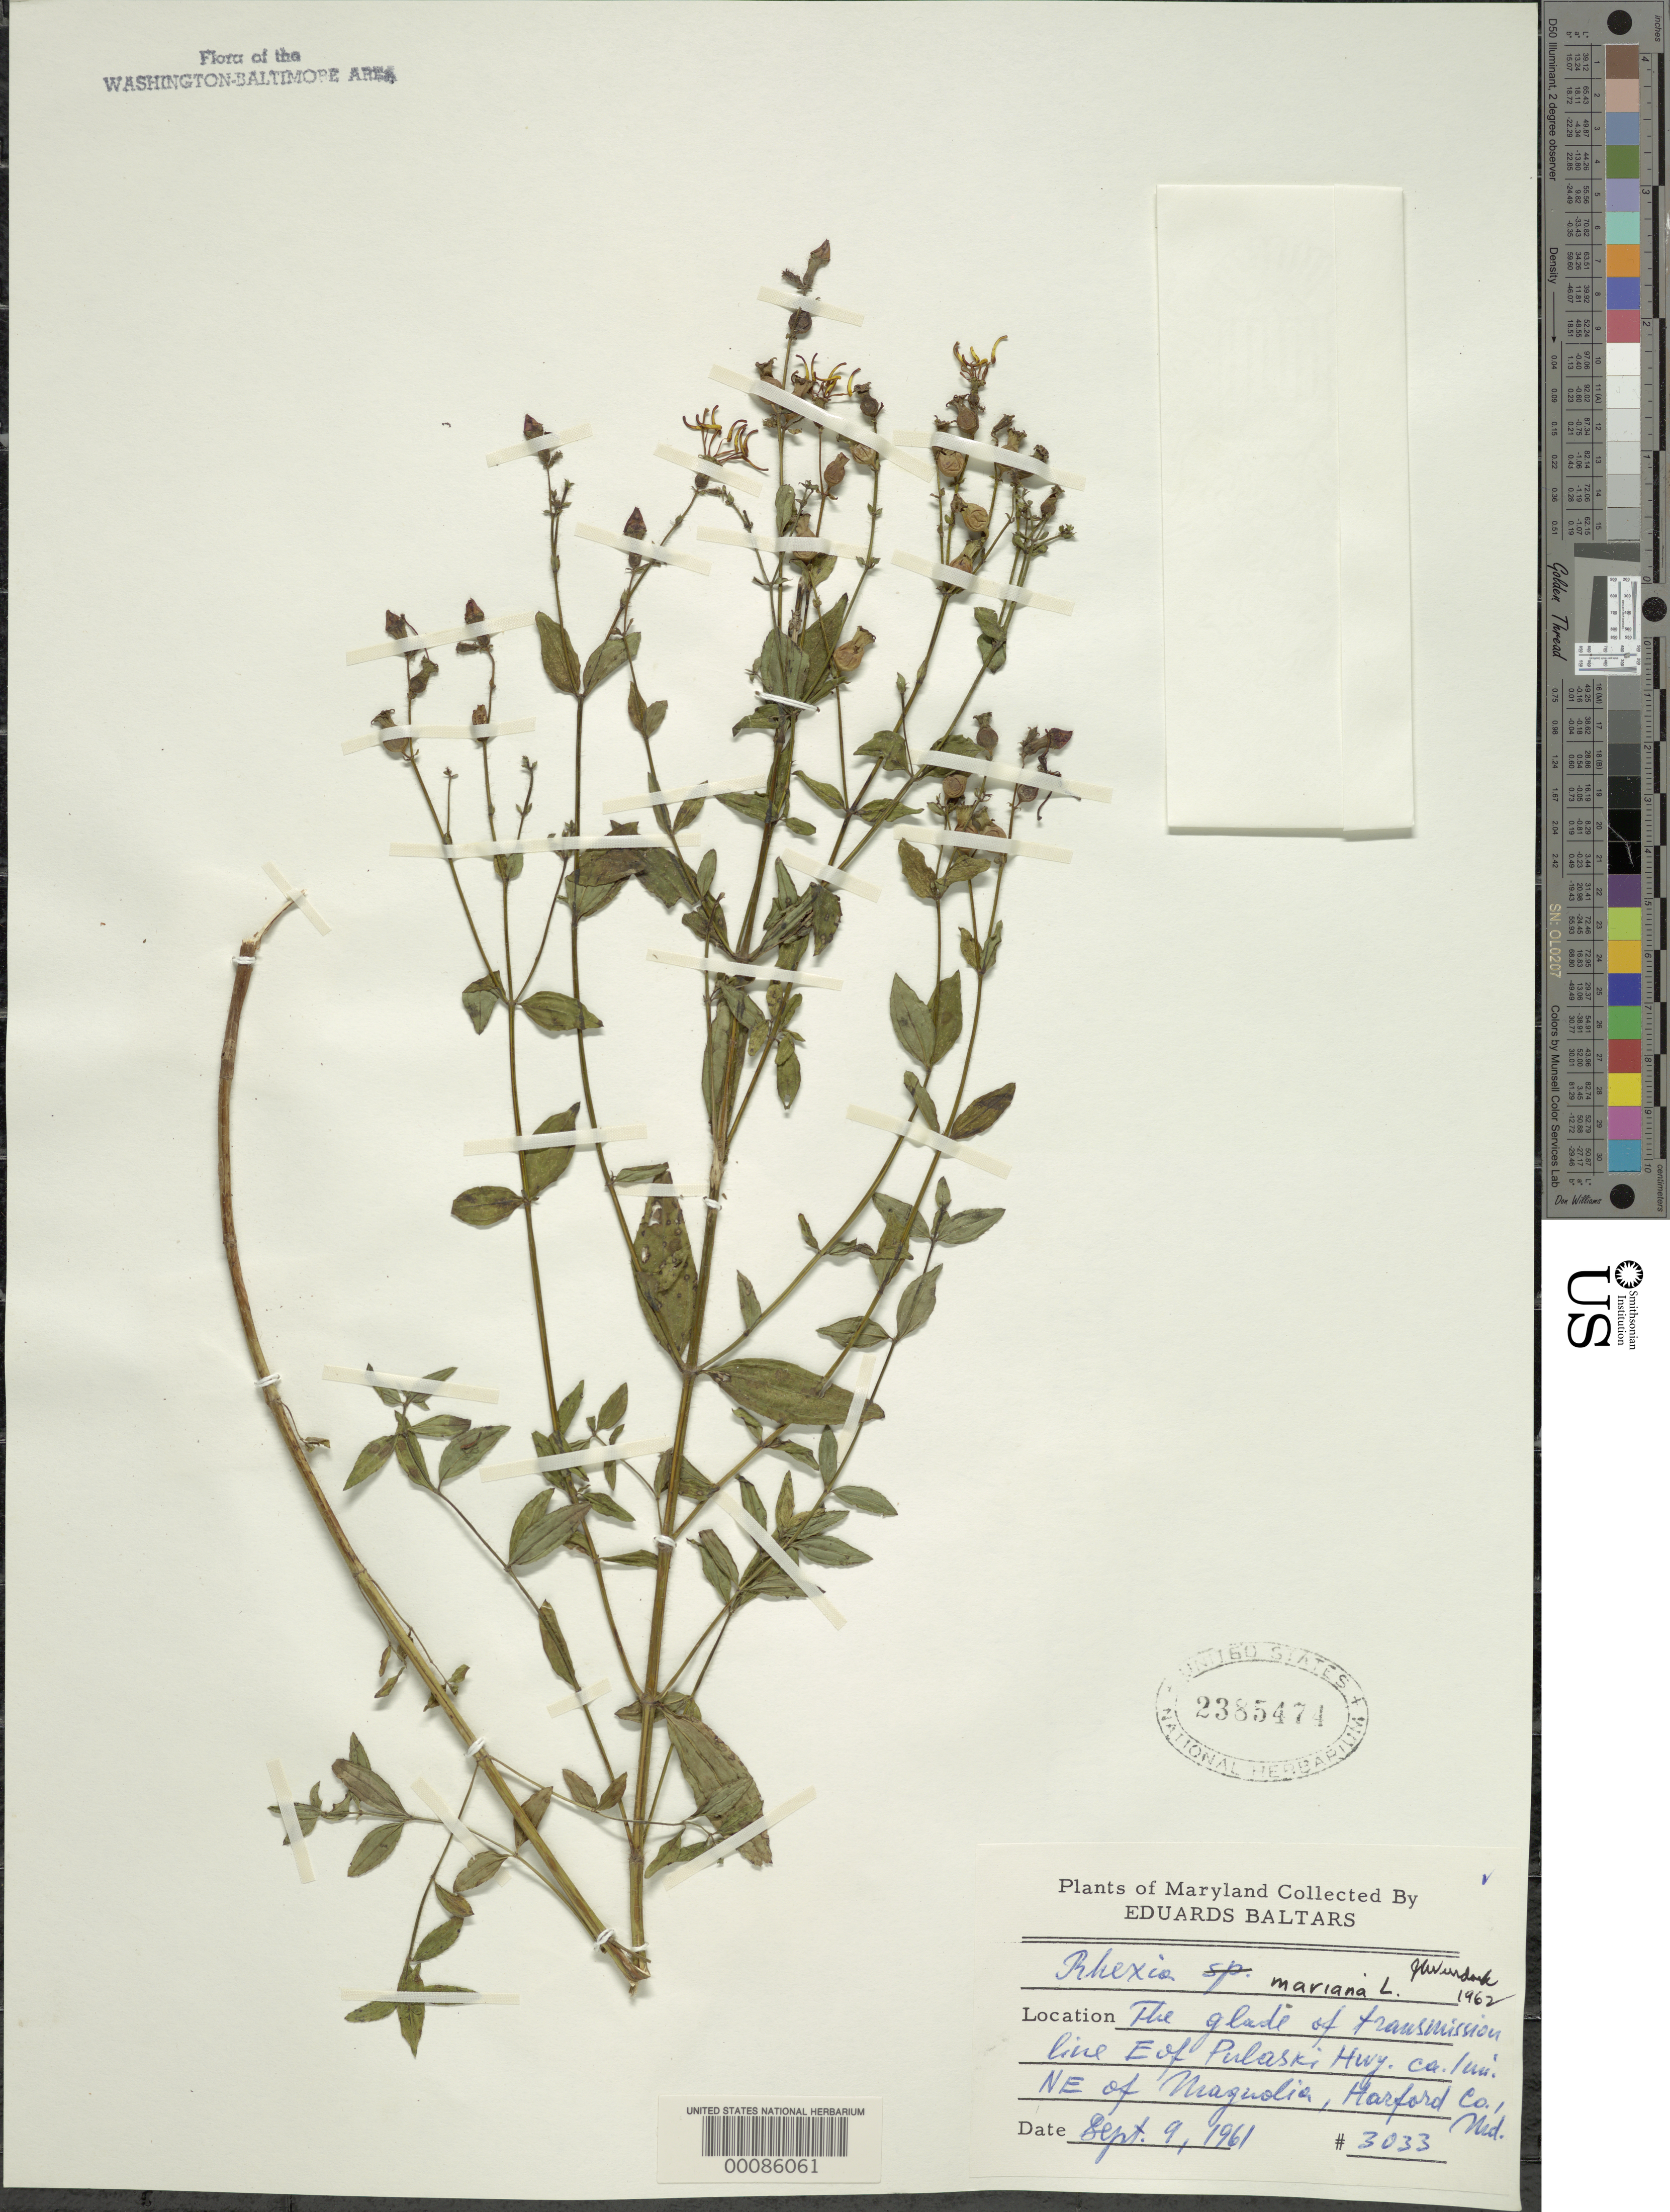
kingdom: Plantae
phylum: Tracheophyta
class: Magnoliopsida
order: Myrtales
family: Melastomataceae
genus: Rhexia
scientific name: Rhexia mariana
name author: L.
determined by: Wurdack, John J., (US), US (UNITED STATES)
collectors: E. Baltars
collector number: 3033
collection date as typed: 09 Sep 1961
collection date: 1961-09-09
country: United States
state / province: Maryland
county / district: Harford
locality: Transmission Line E of Pulaski Hwy., NE of Magnolia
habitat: Glade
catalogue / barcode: US 2385474